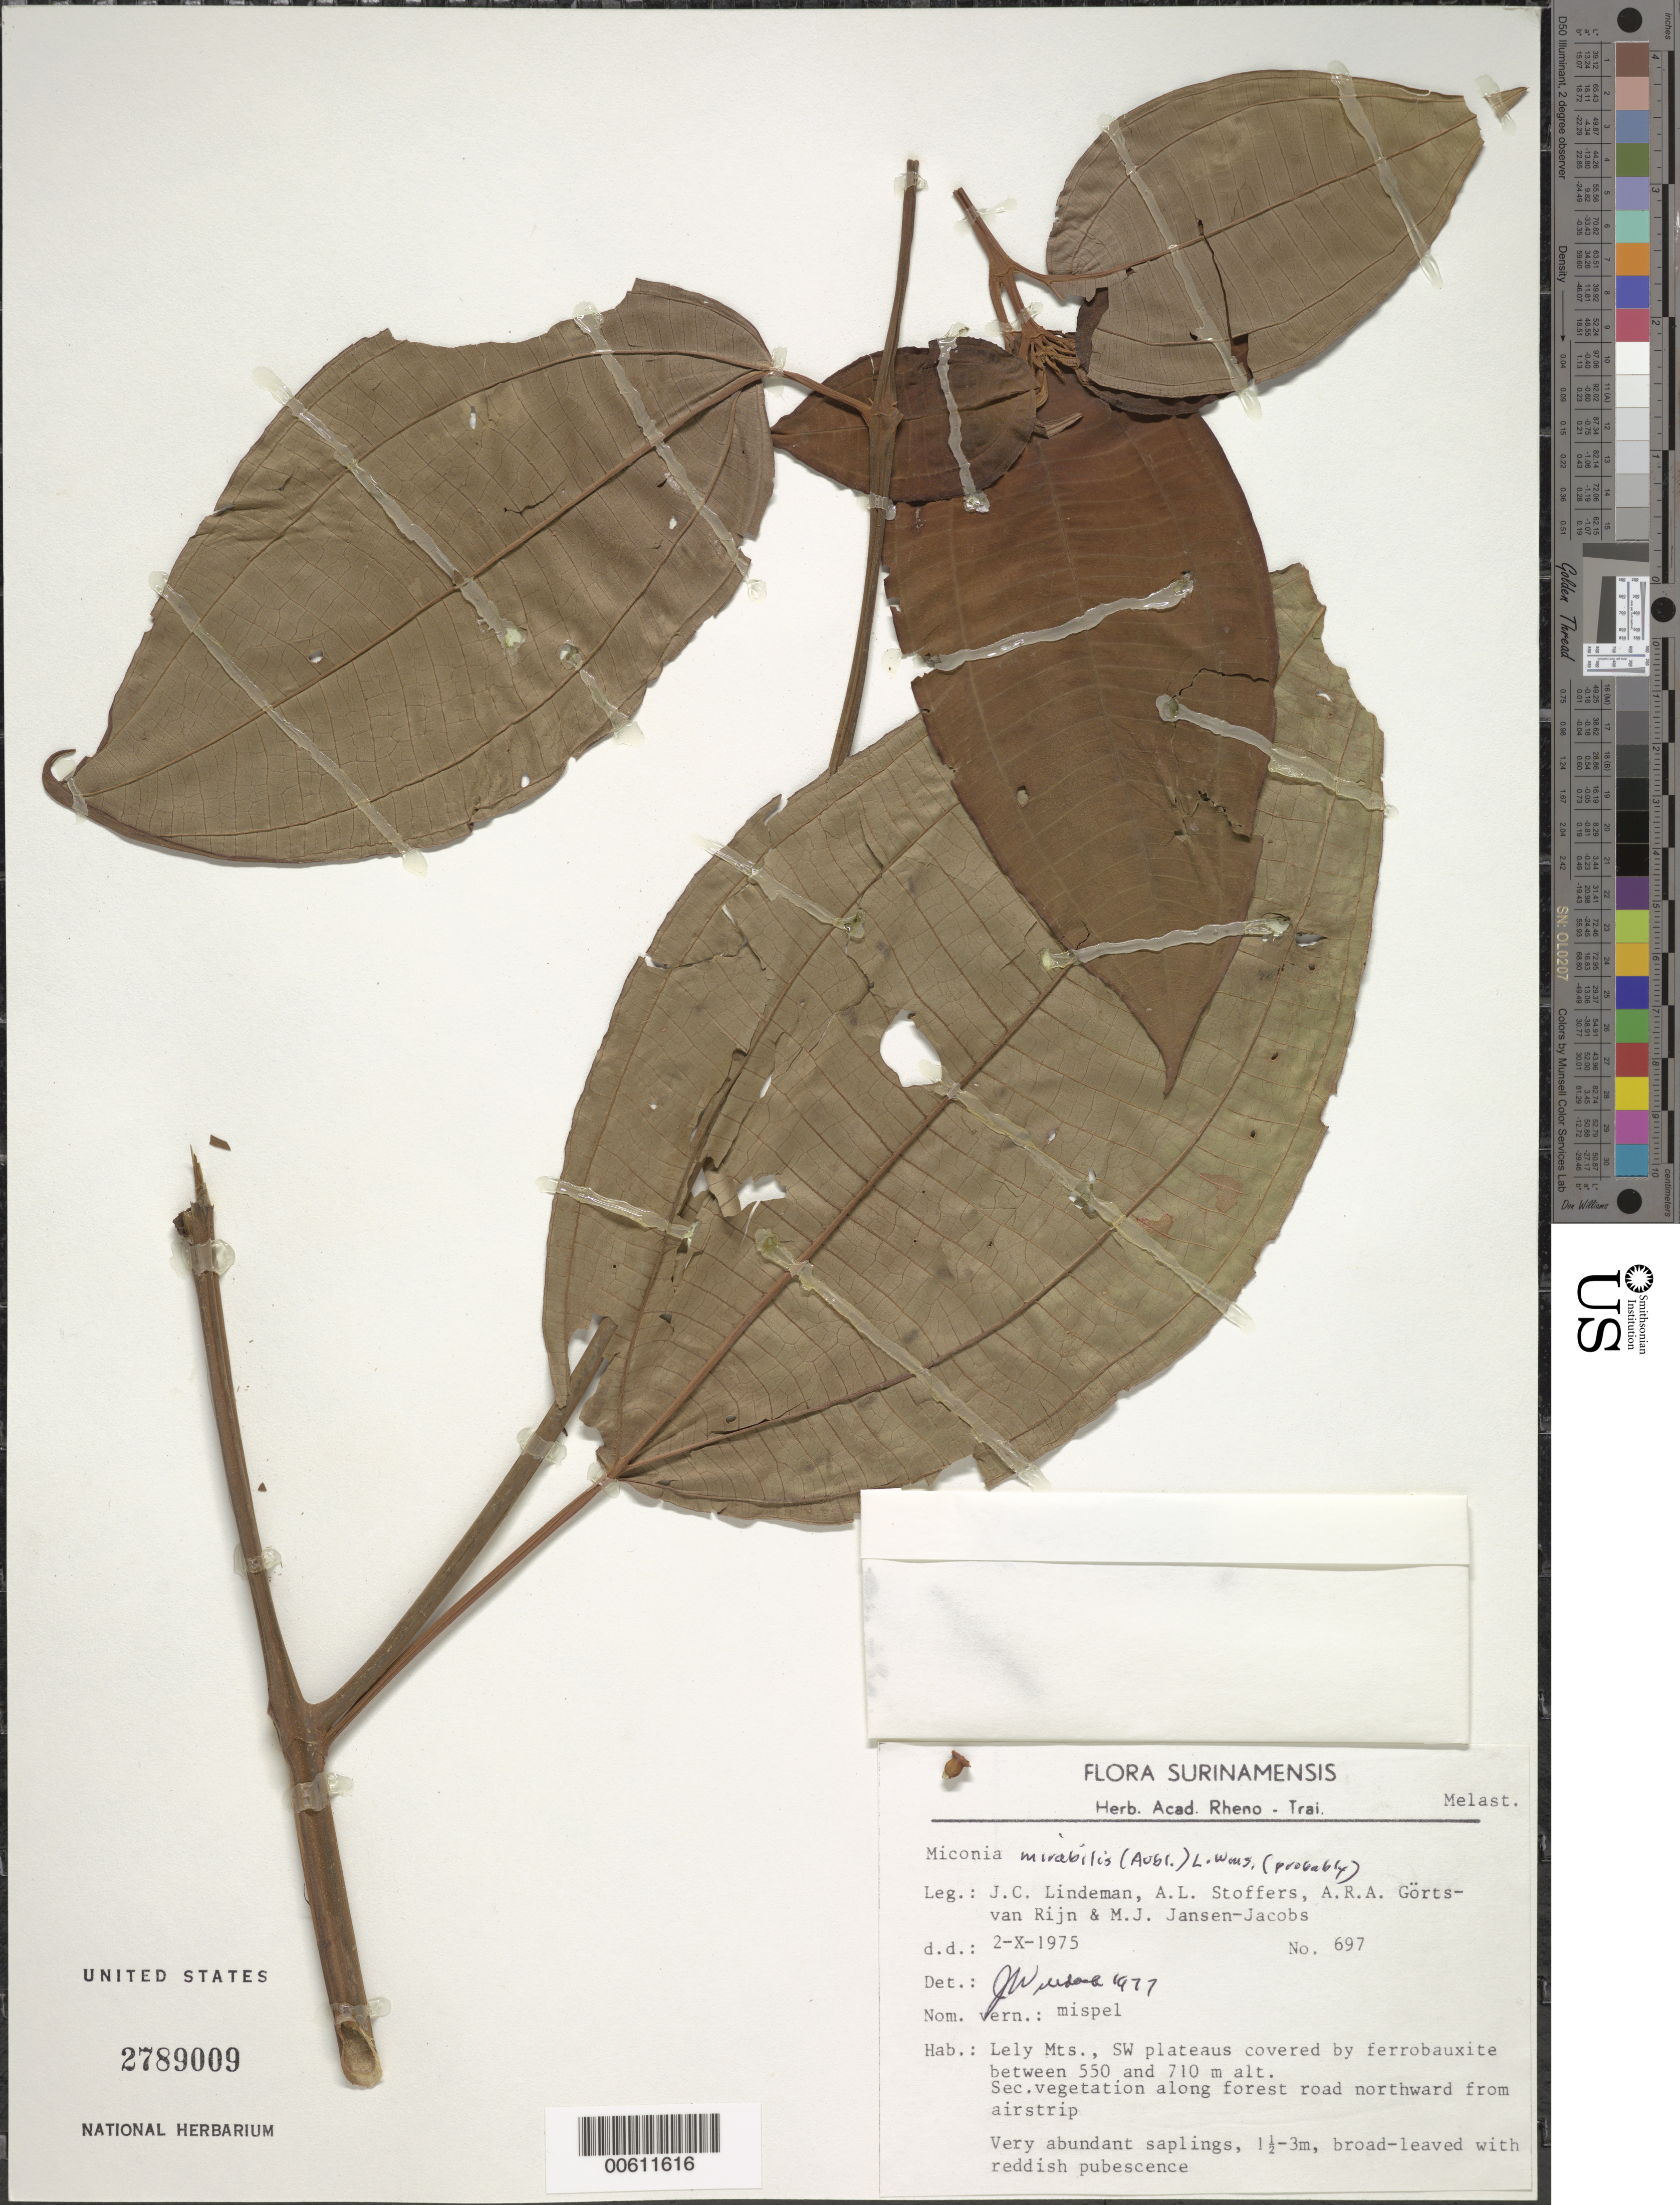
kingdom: Plantae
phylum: Tracheophyta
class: Magnoliopsida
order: Myrtales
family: Melastomataceae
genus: Miconia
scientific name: Miconia mirabilis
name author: (Aubl.) L.O. Williams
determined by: Wurdack, John J., (US), US (UNITED STATES)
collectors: J. C. Lindeman, A. Stoffers, A. .R. A. Görts-van Rijn & M. J. Jansen-Jacobs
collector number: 75 697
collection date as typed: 2-Oct-75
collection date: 1975-10-02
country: Suriname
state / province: Marowijne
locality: Lely Mts., SW plateaus; along forest road northward from airstrip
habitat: Plateaus covered by ferrobauxite; secondary vegetation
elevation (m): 550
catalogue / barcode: US 2789009